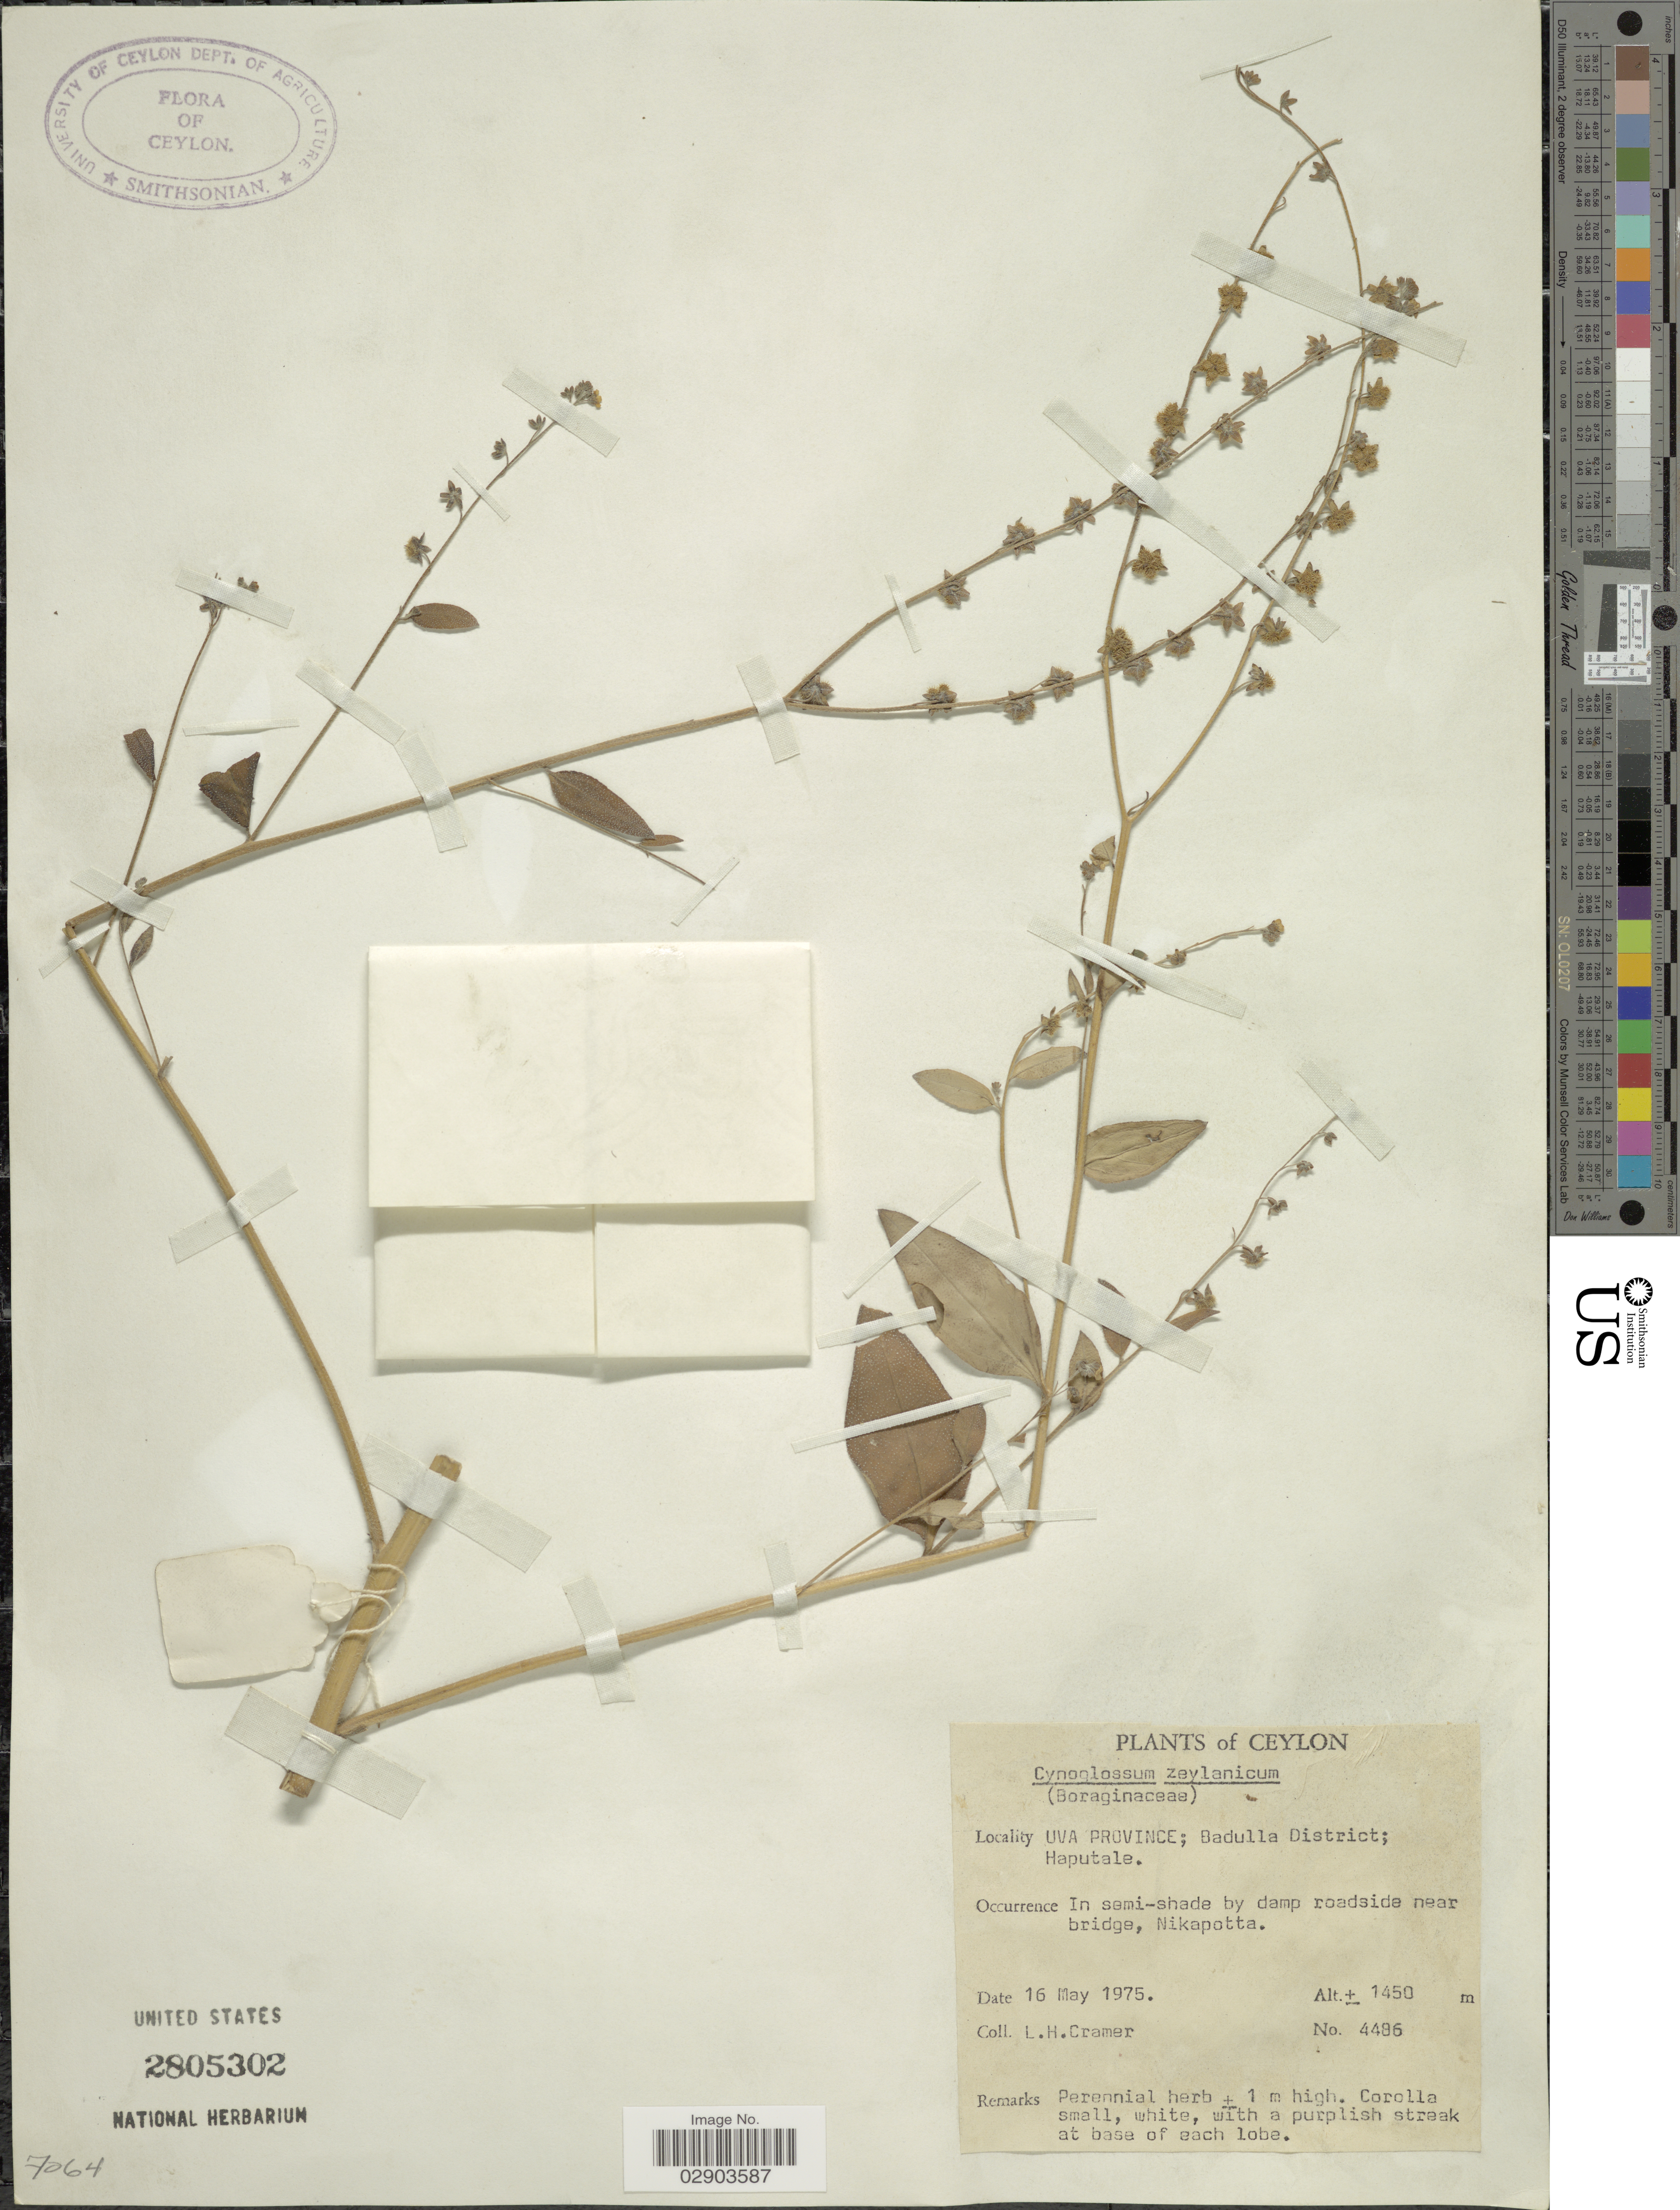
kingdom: Plantae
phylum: Tracheophyta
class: Magnoliopsida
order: Boraginales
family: Boraginaceae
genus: Cynoglossum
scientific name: Cynoglossum zeylanicum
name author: Thunb. ex Lehm.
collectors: L. H. Cramer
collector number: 4486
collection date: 1975-05-16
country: Sri Lanka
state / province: Uva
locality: Ceylon, Uva Province; Badulla District; Haputale, In semi-shade by damp roadside near bridge, Nikapotta.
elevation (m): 1450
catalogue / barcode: US 2805302